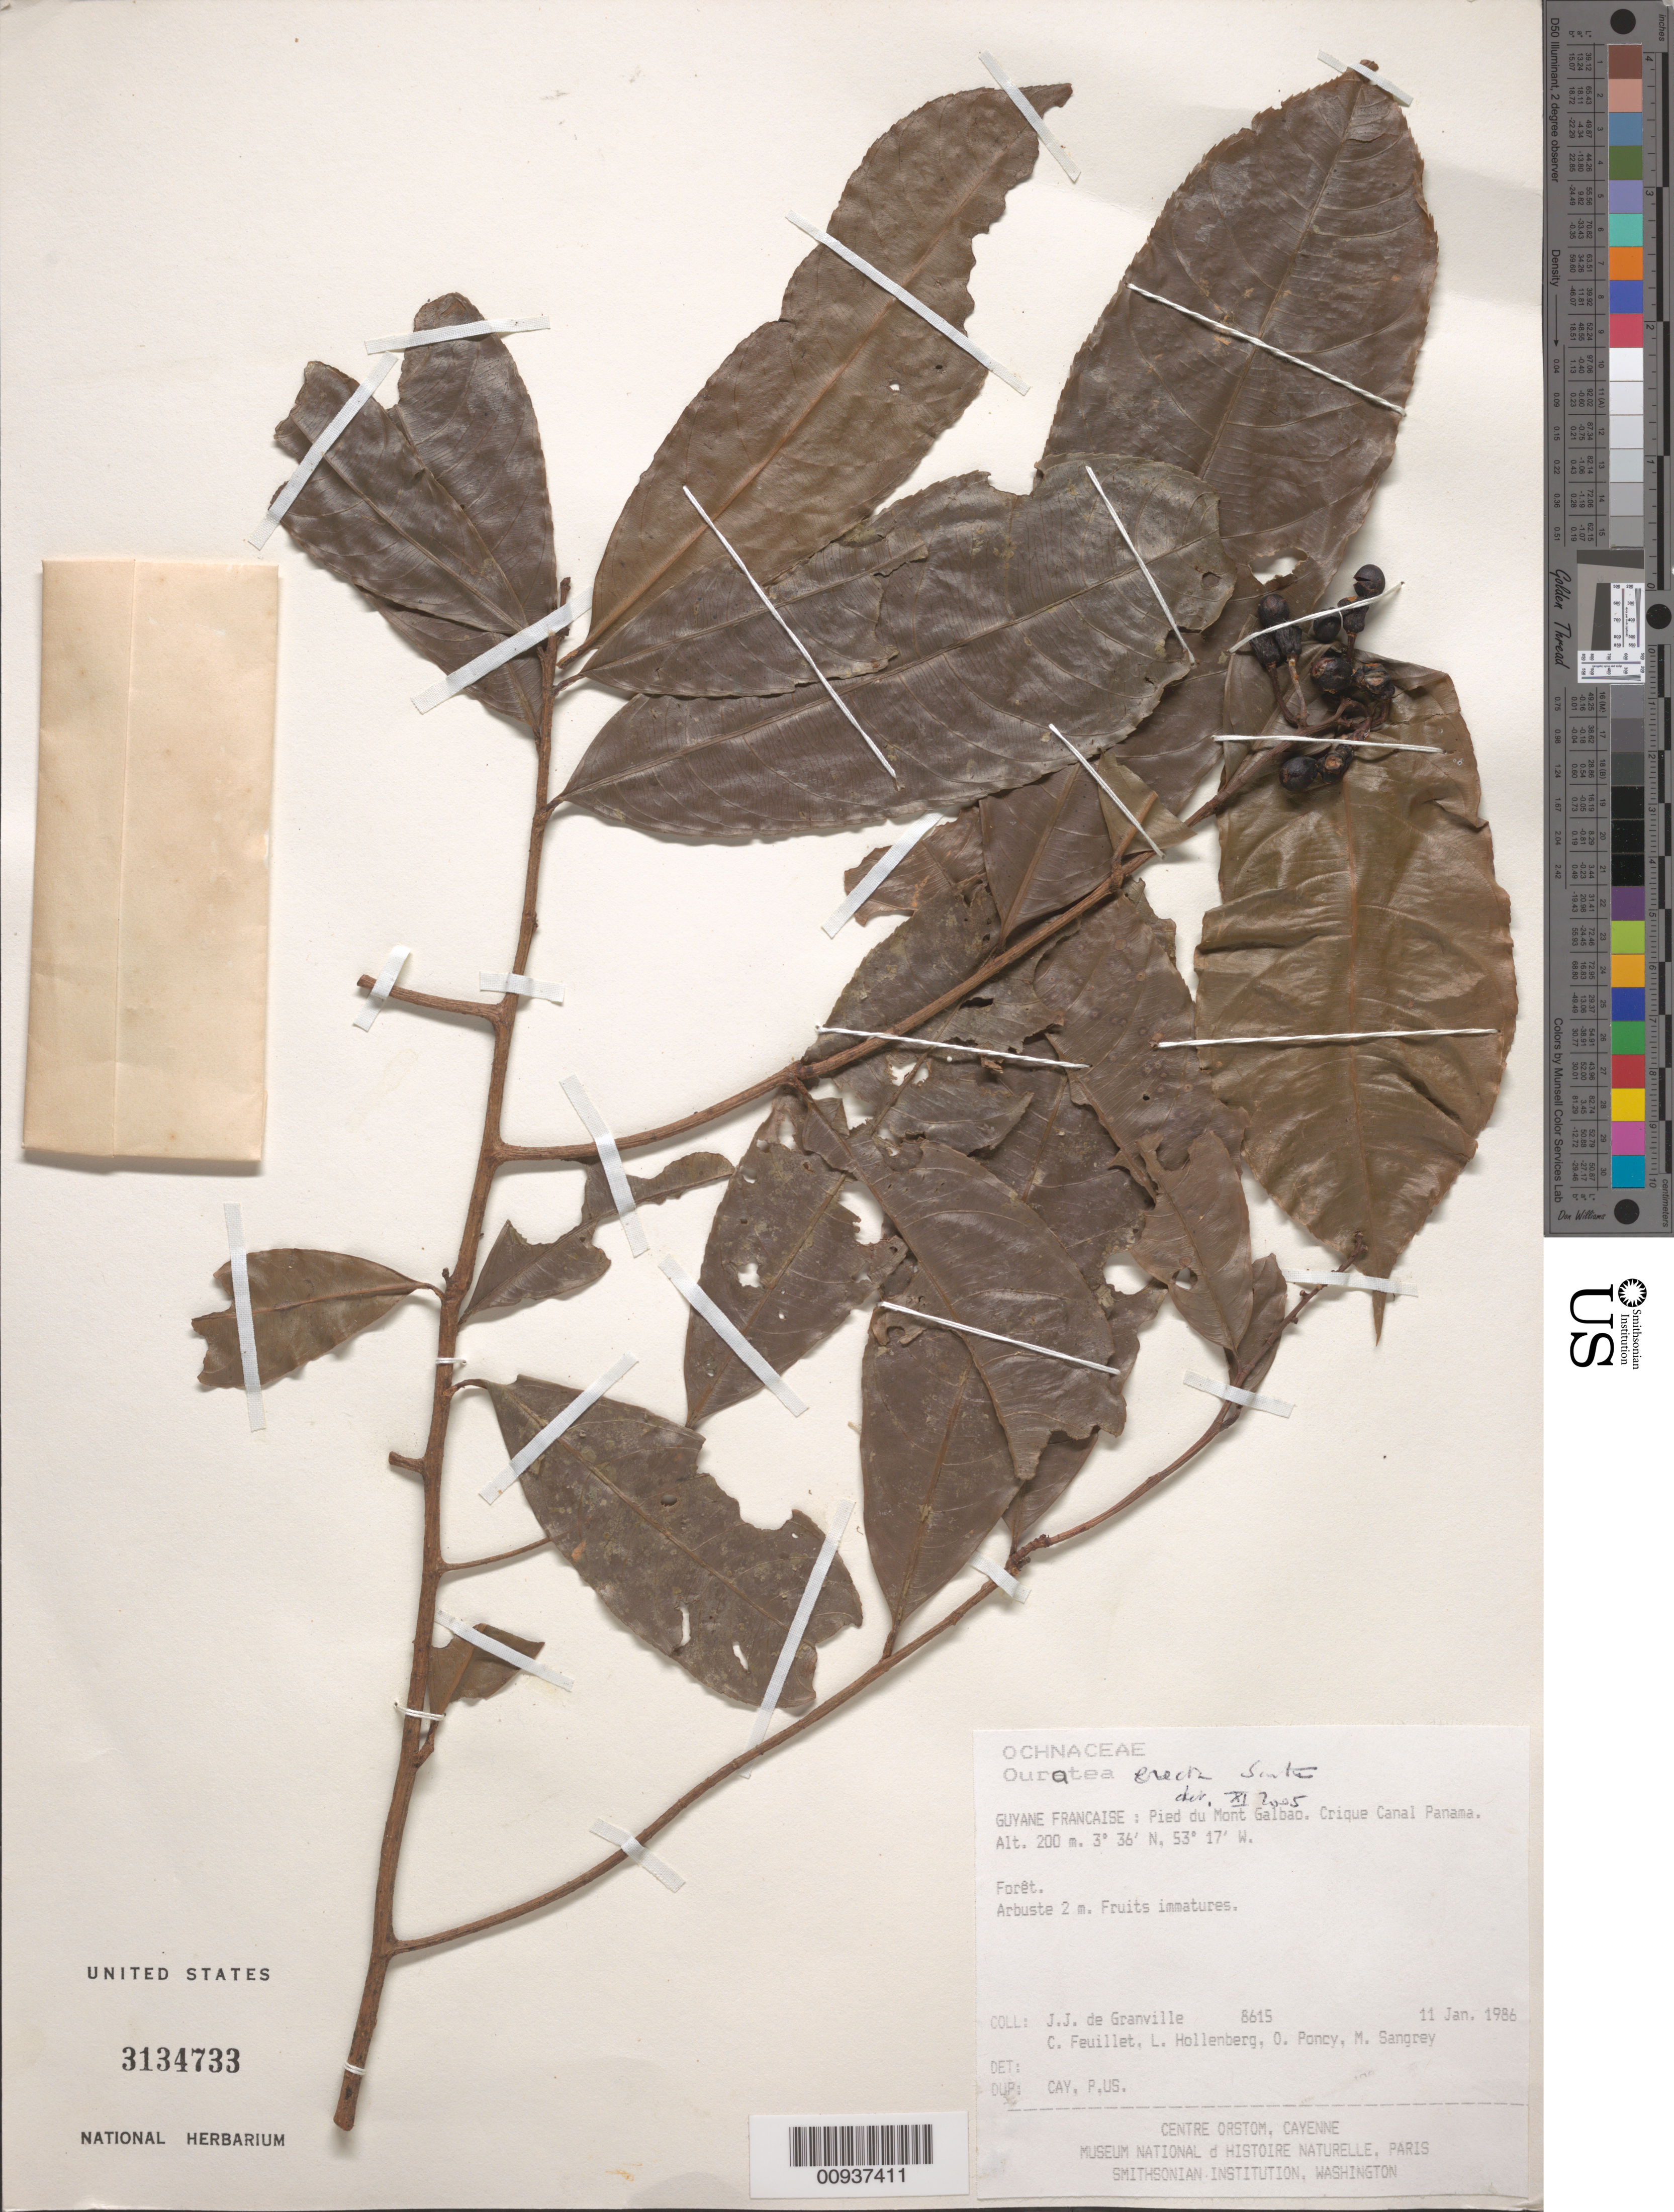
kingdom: Plantae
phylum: Tracheophyta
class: Magnoliopsida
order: Malpighiales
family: Ochnaceae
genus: Ouratea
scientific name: Ouratea erecta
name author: Sastre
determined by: Sastre, C. H. L.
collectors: J.-J. de Granville, C. Feuillet, L. Hollenberg, O. Poncy & M. S. Sangrey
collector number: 8615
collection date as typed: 11-Jan-86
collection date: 1986-01-11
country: French Guiana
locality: Mont Galbao. Crique Canal Panama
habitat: Forêt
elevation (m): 200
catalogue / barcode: US 3134733